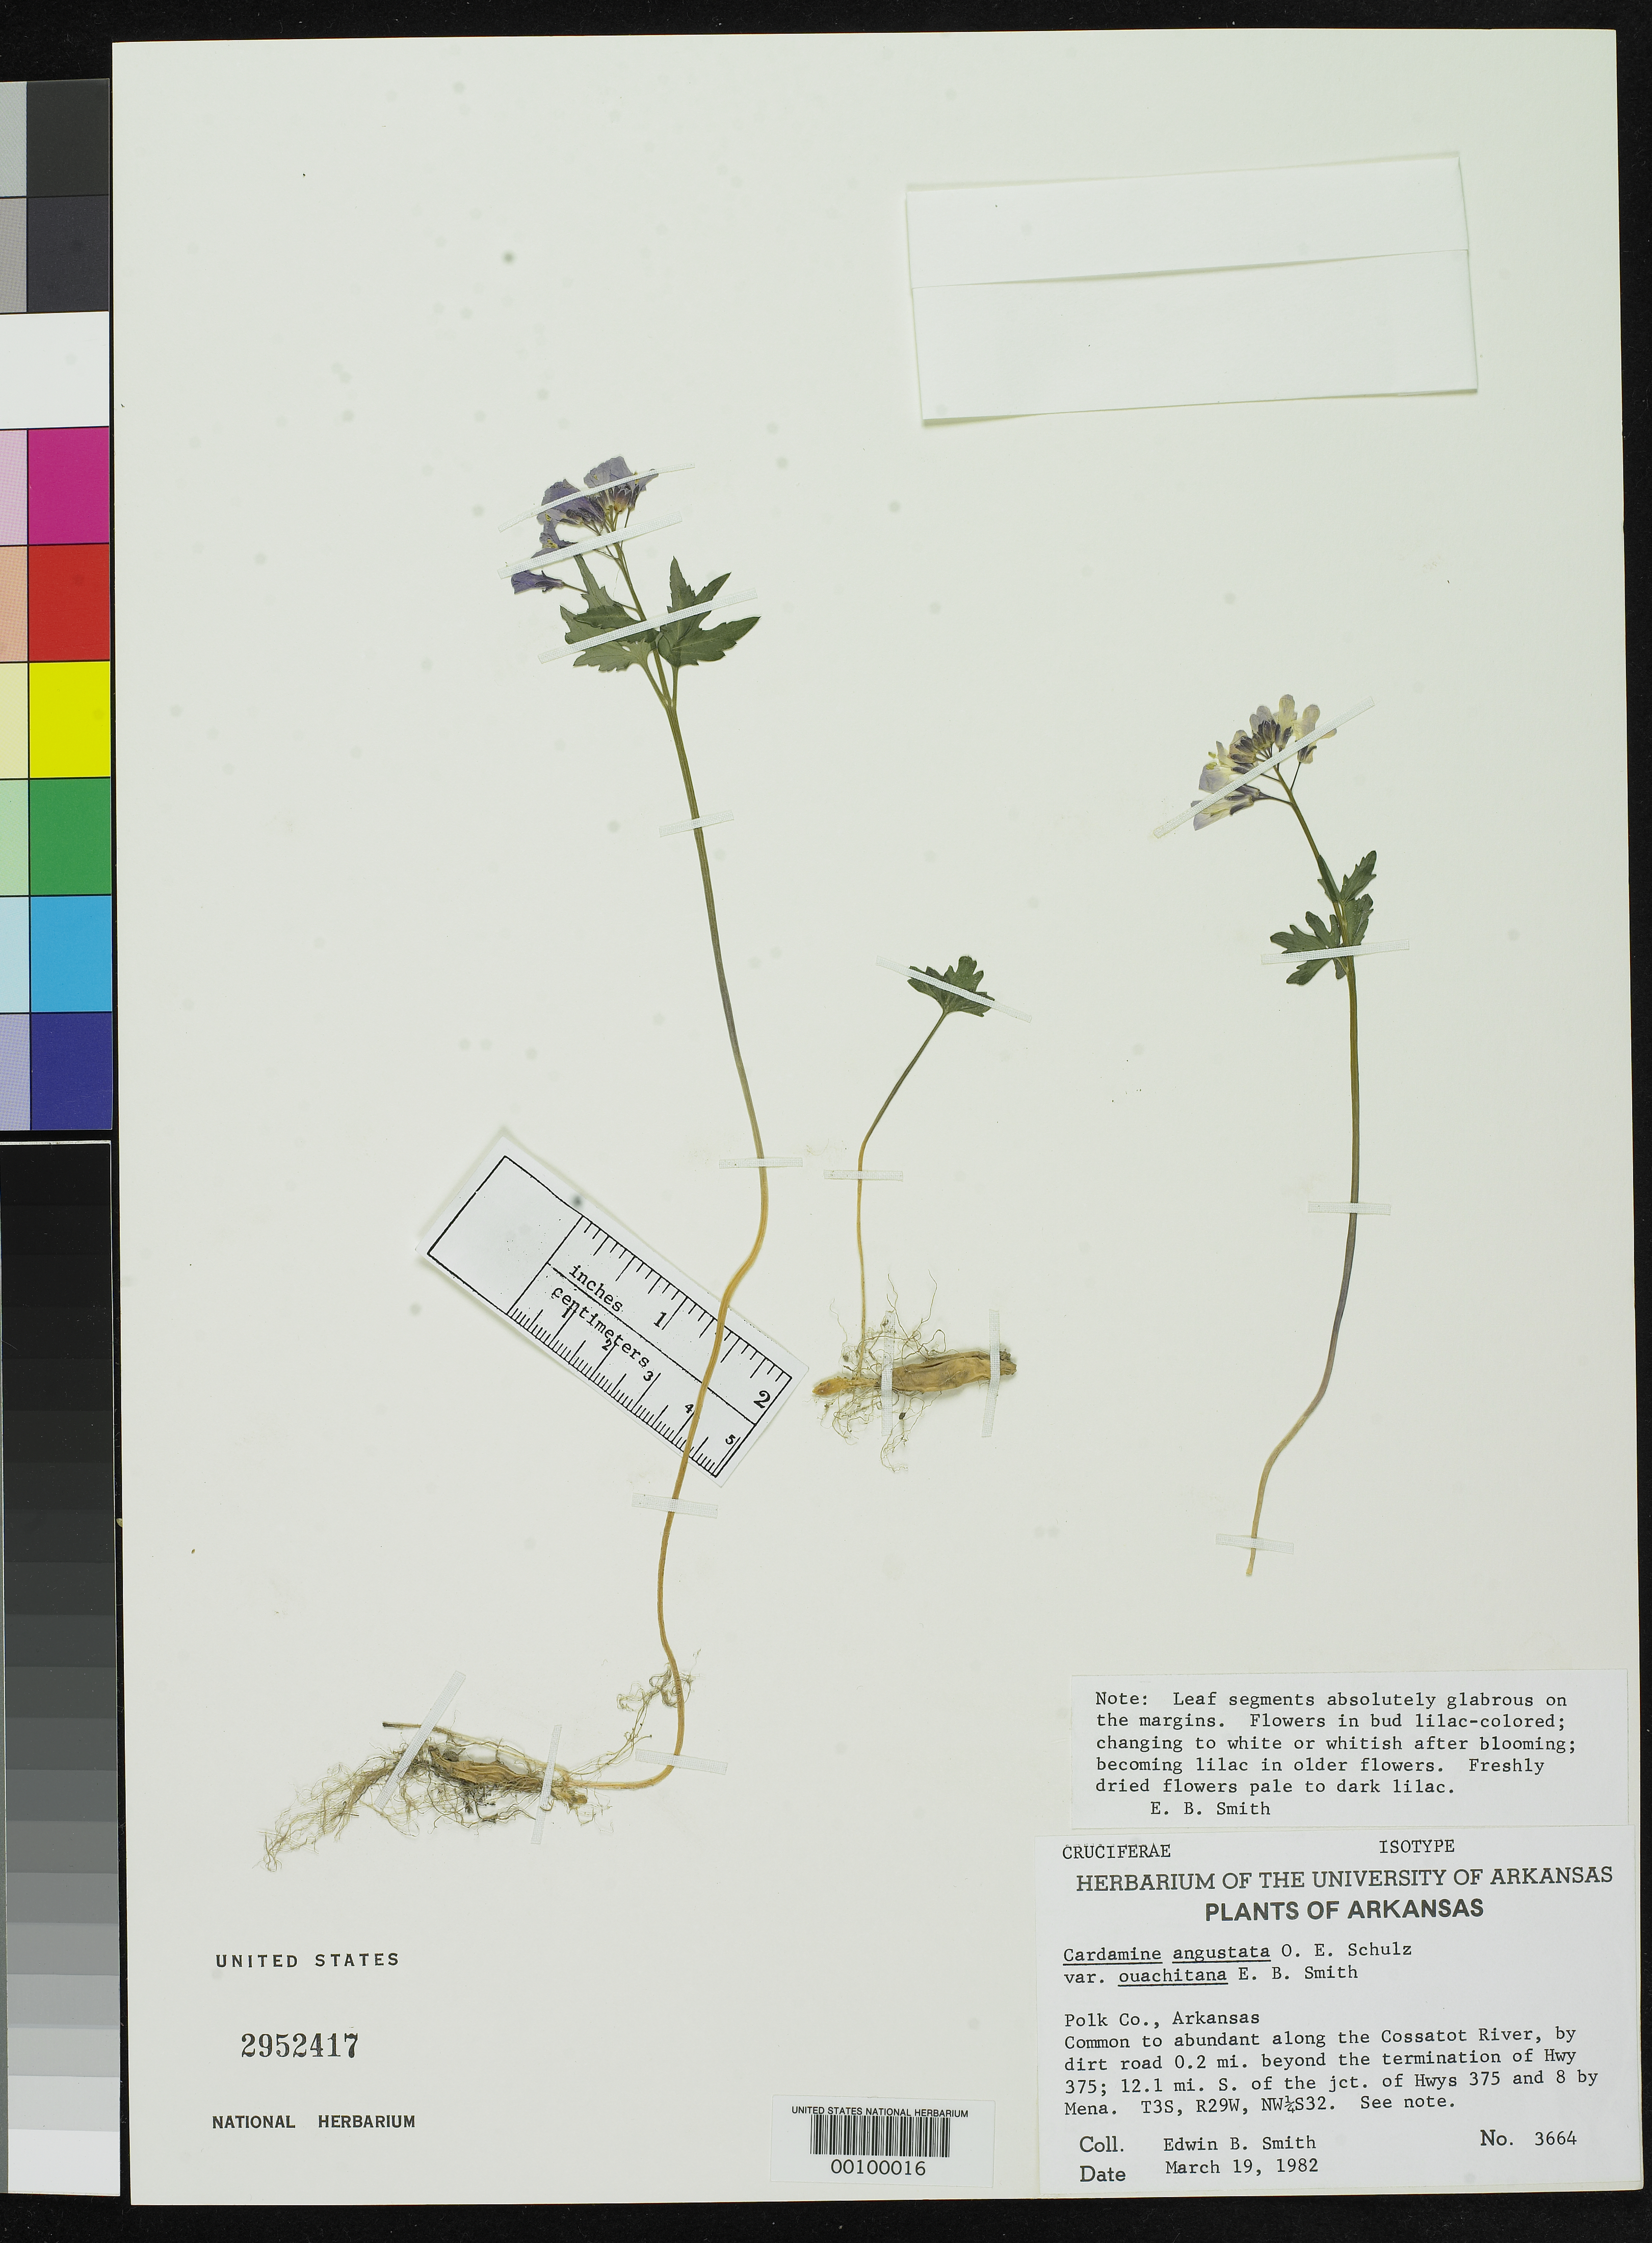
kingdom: Plantae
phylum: Tracheophyta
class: Magnoliopsida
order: Brassicales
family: Brassicaceae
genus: Cardamine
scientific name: Cardamine angustata var. ouachitana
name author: E.B. Sm.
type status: Isotype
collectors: E. B. Smith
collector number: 3664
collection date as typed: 19 Mar 1982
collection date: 1982-03-19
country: United States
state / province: Arkansas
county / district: Polk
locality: Cossatot River.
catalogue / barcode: US 2952417